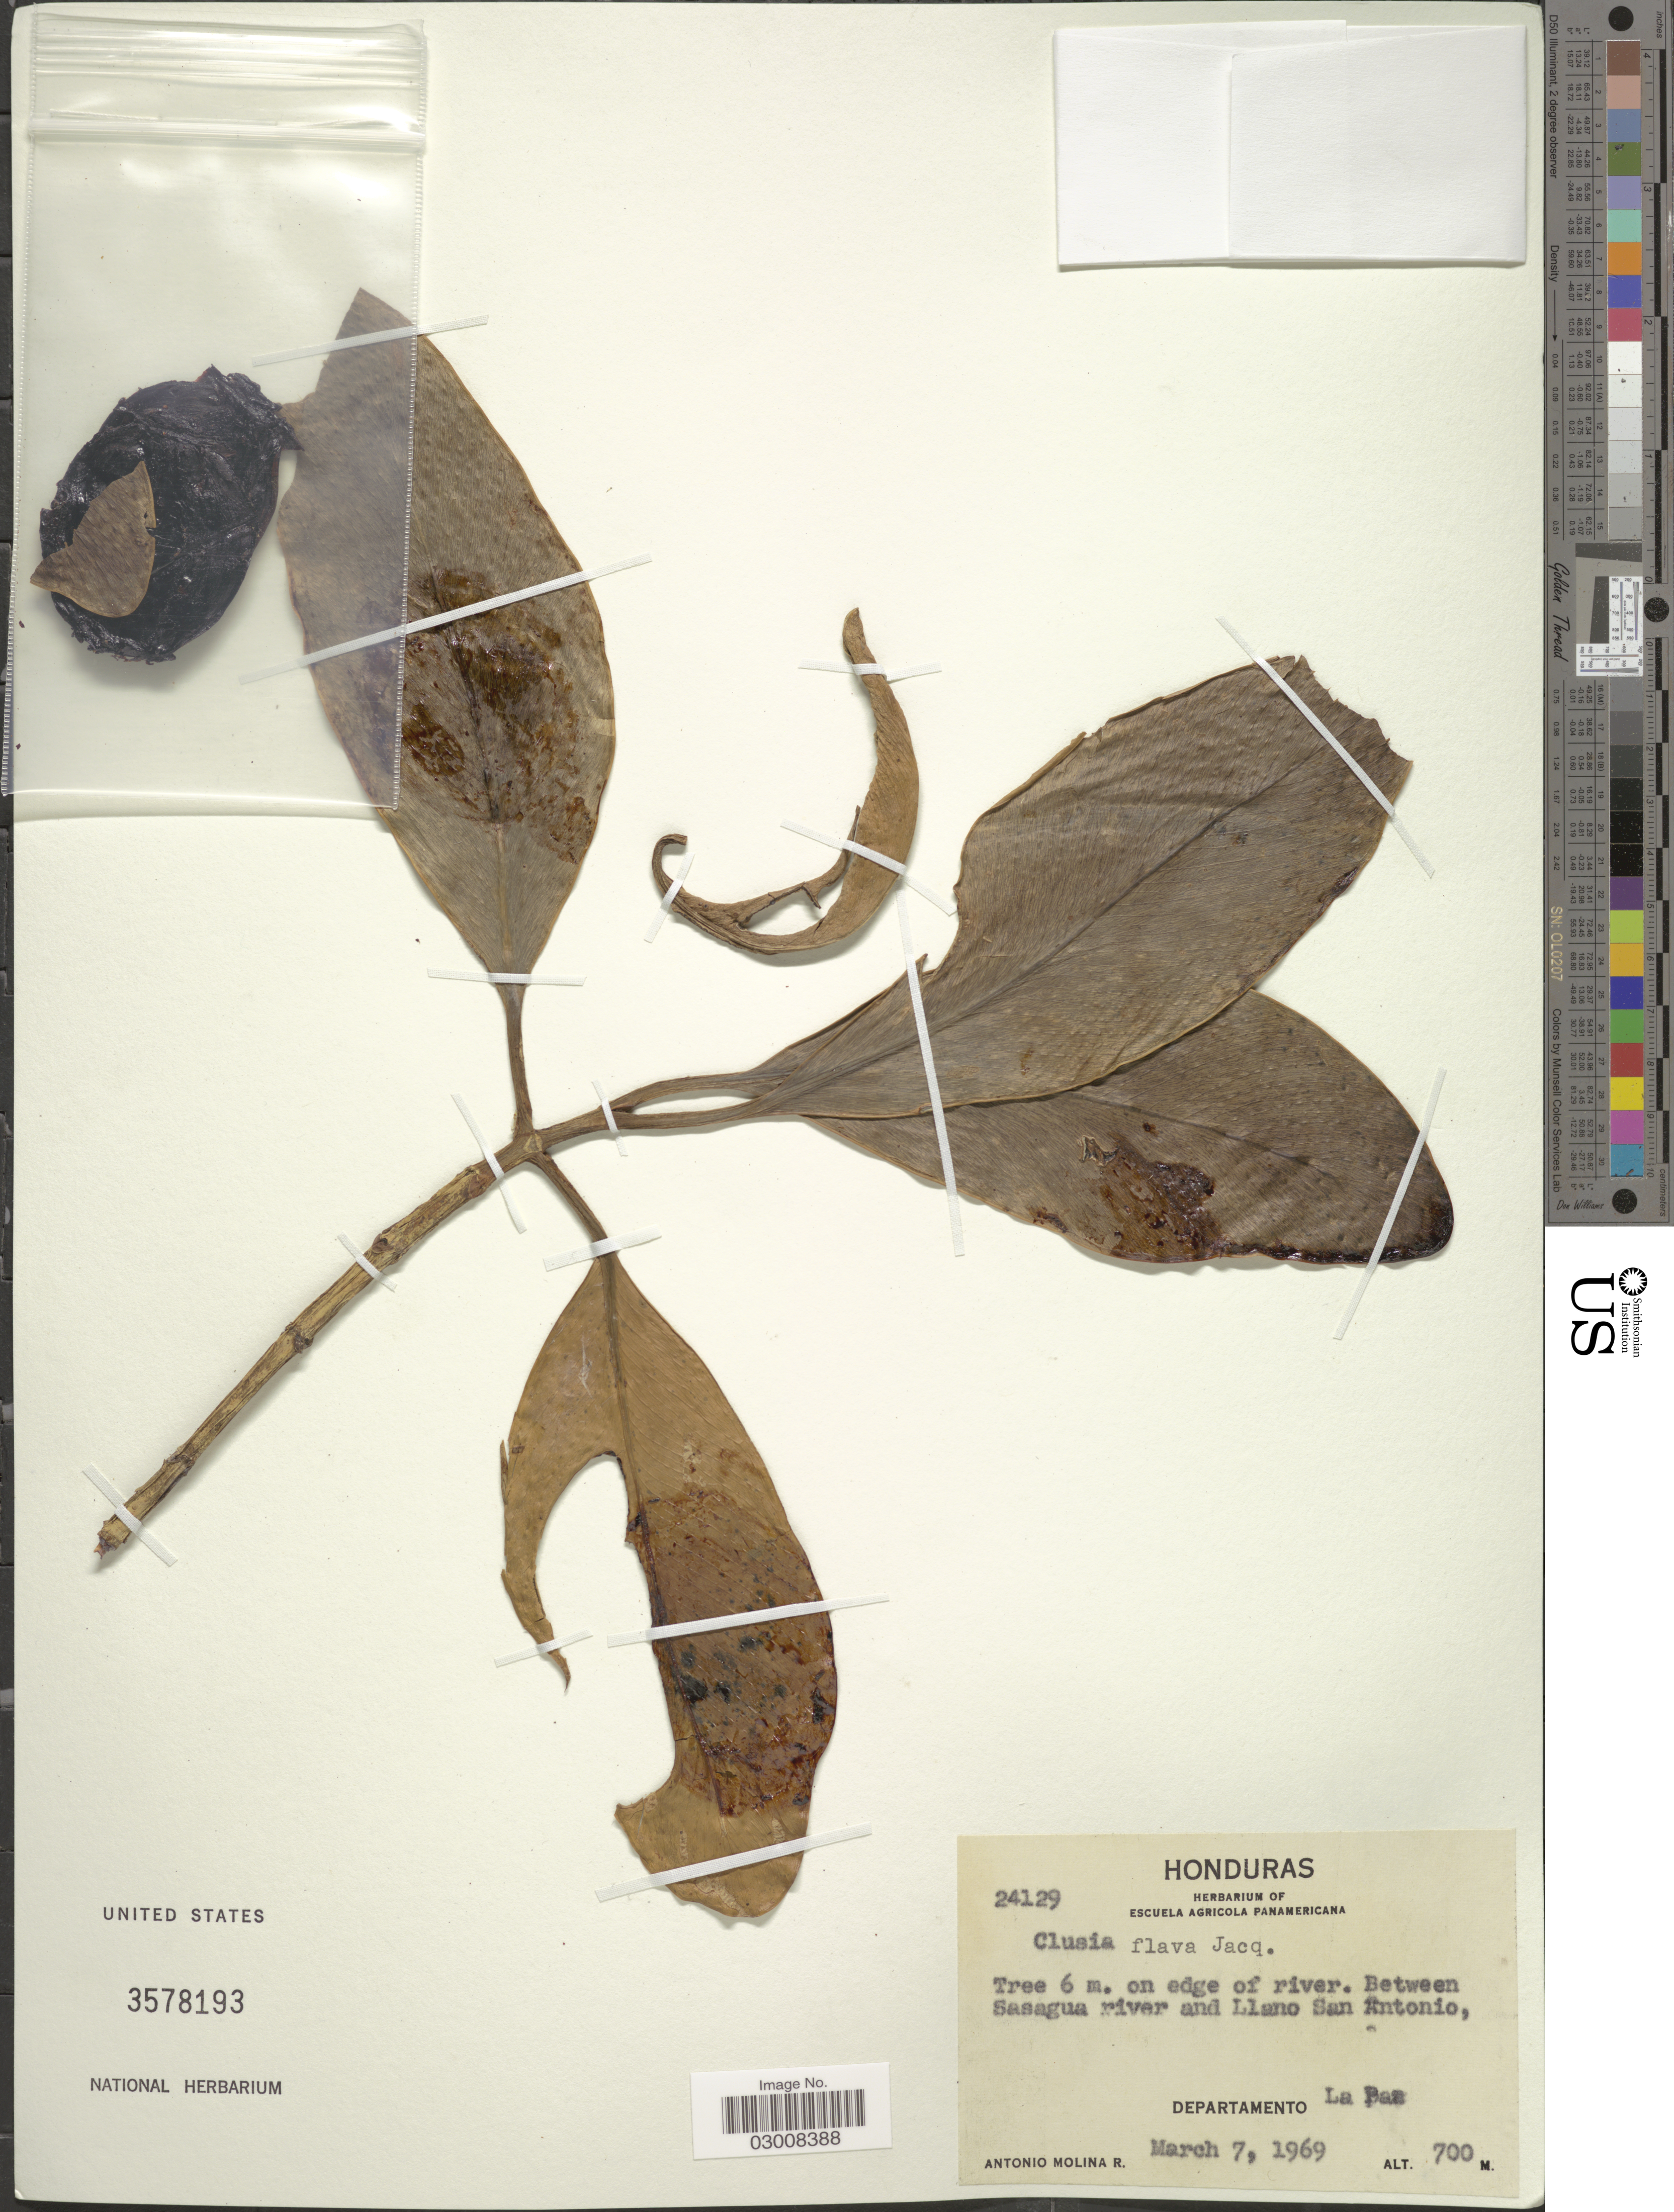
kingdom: Plantae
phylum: Tracheophyta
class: Magnoliopsida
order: Malpighiales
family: Clusiaceae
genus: Clusia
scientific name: Clusia flava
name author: Jacq.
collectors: A. Molina R.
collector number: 24129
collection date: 1969-03-07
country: Honduras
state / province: La Paz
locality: Between Sasagua river and Llano San Antonio, Departamento La Paz.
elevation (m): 700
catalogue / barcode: US 3578193